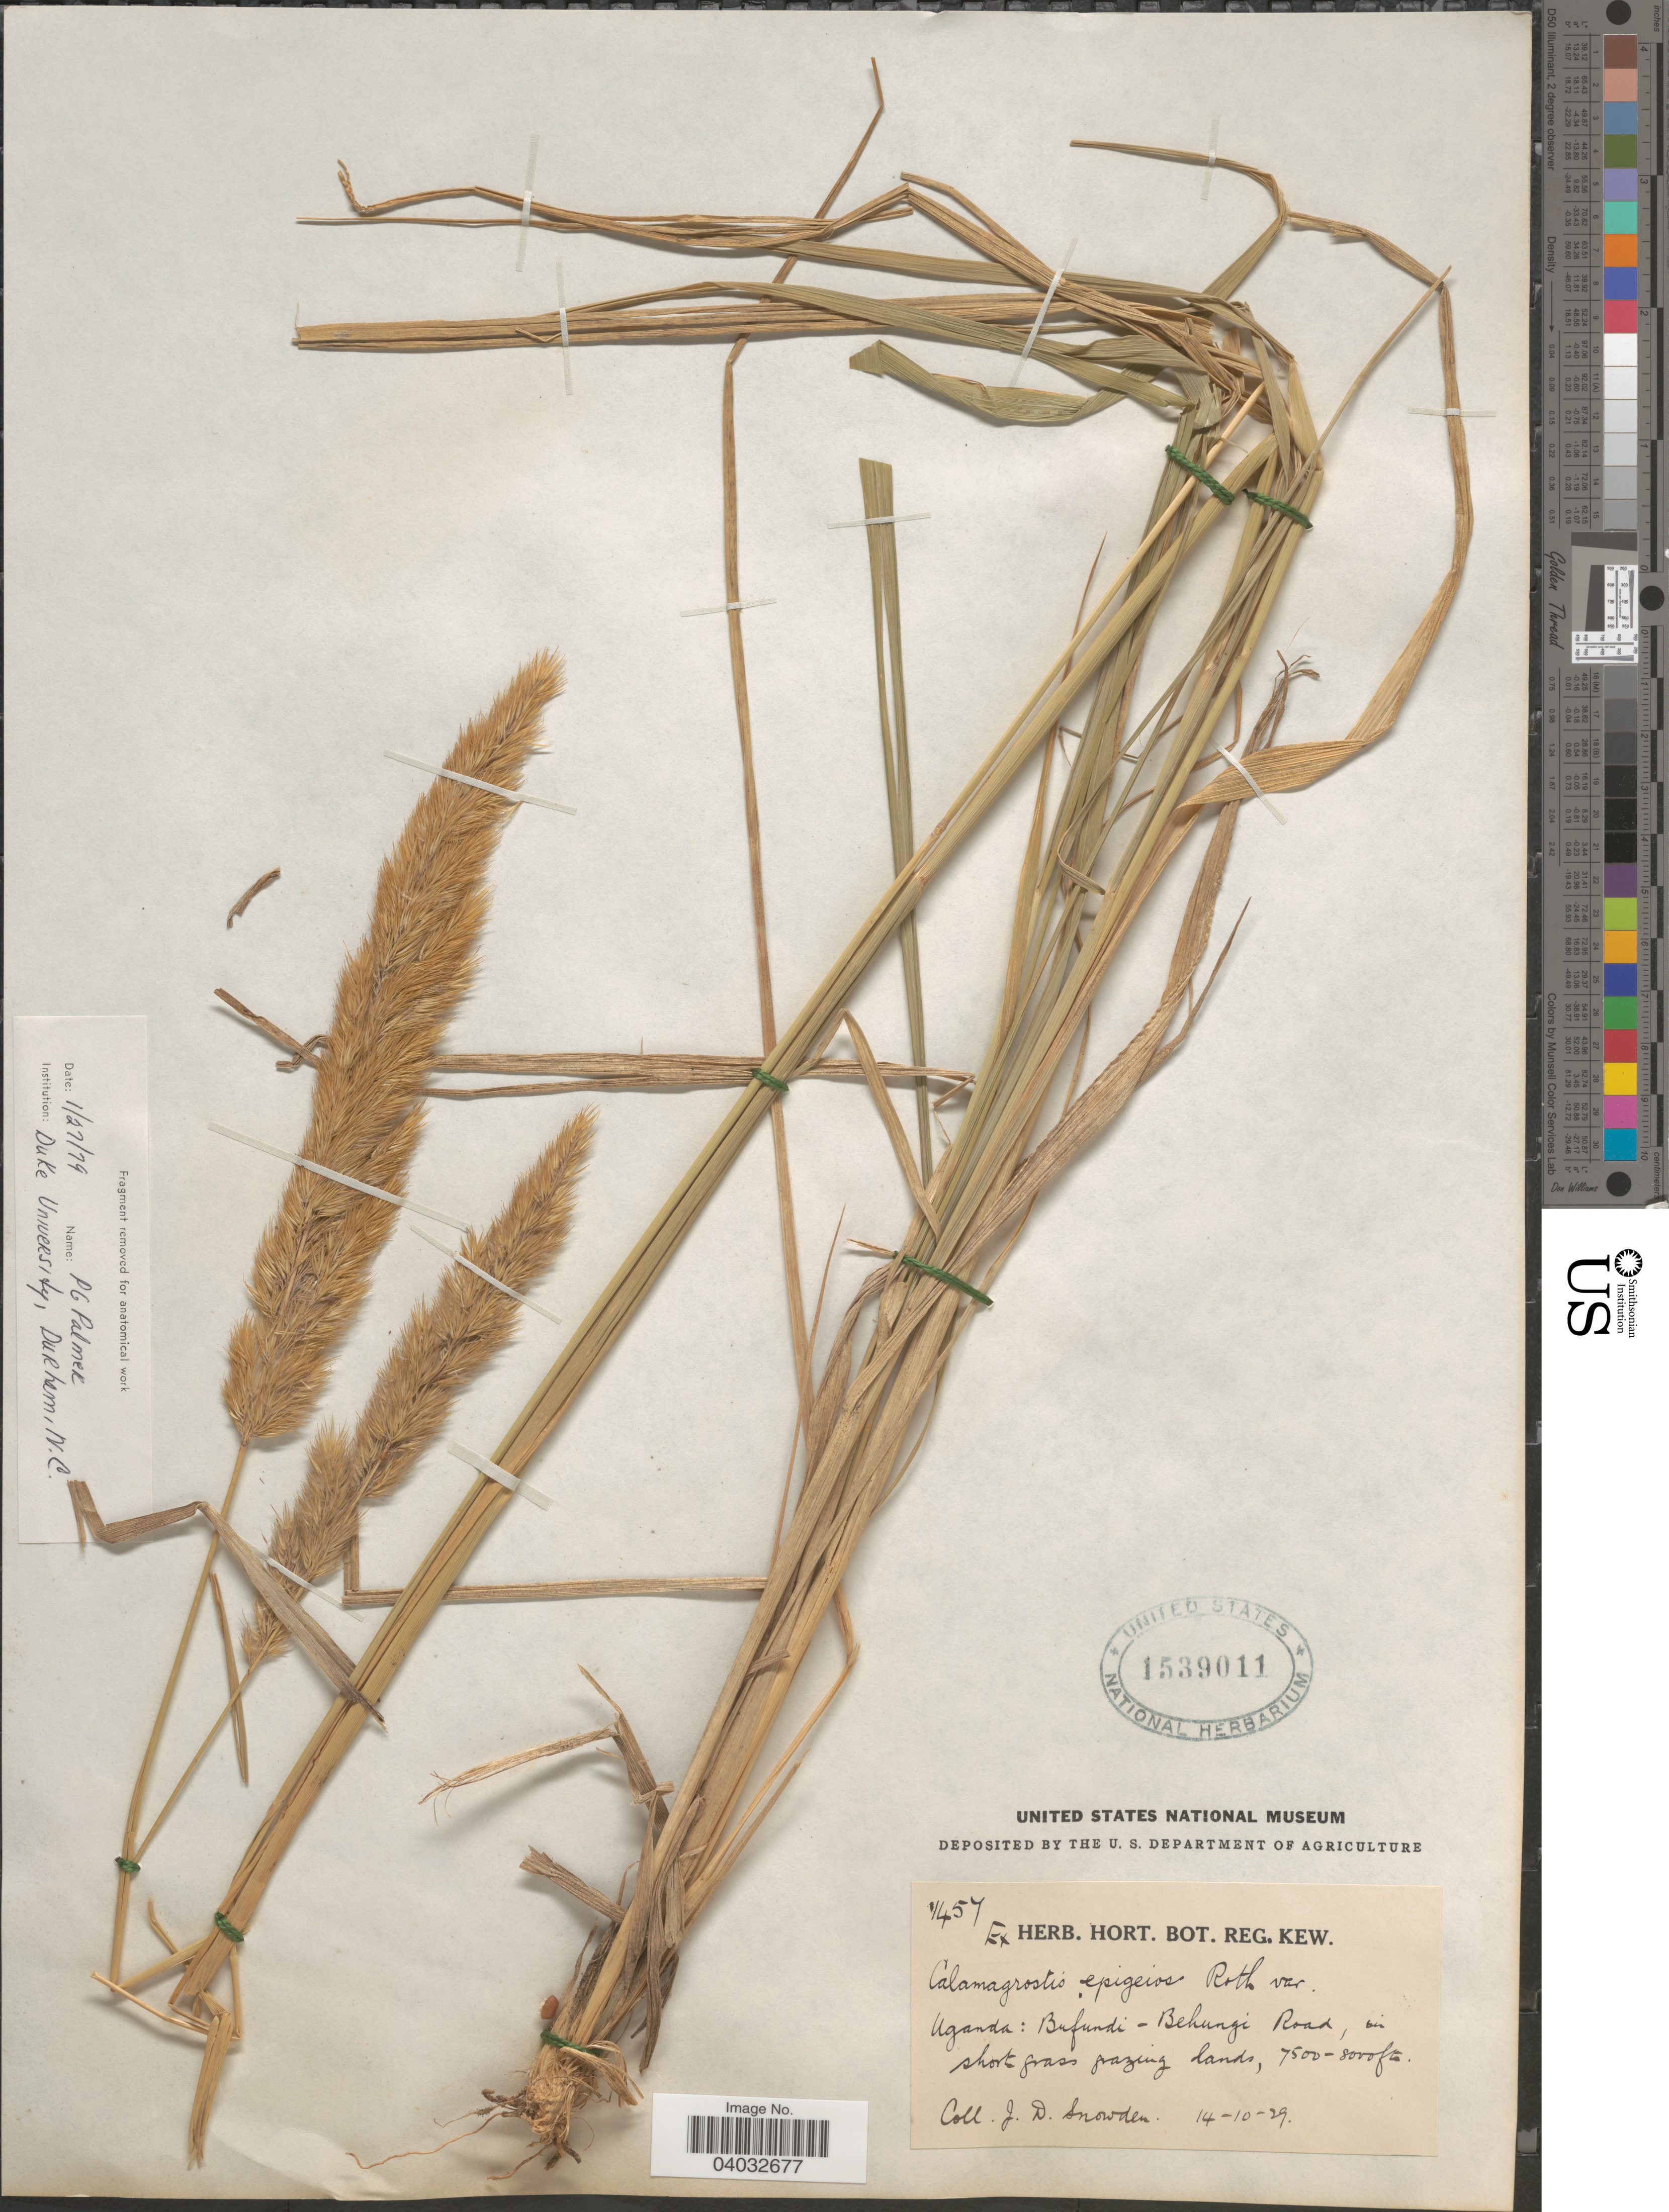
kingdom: Plantae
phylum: Tracheophyta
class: Liliopsida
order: Poales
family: Poaceae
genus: Calamagrostis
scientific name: Calamagrostis epigeios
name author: (L.) Roth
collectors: J. Snowden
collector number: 1457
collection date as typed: Transcribed d/m/y: 14/10/29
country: Uganda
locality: Bufundi-Behungi Road, in short grass grazing lands.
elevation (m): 2286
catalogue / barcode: US 1539011